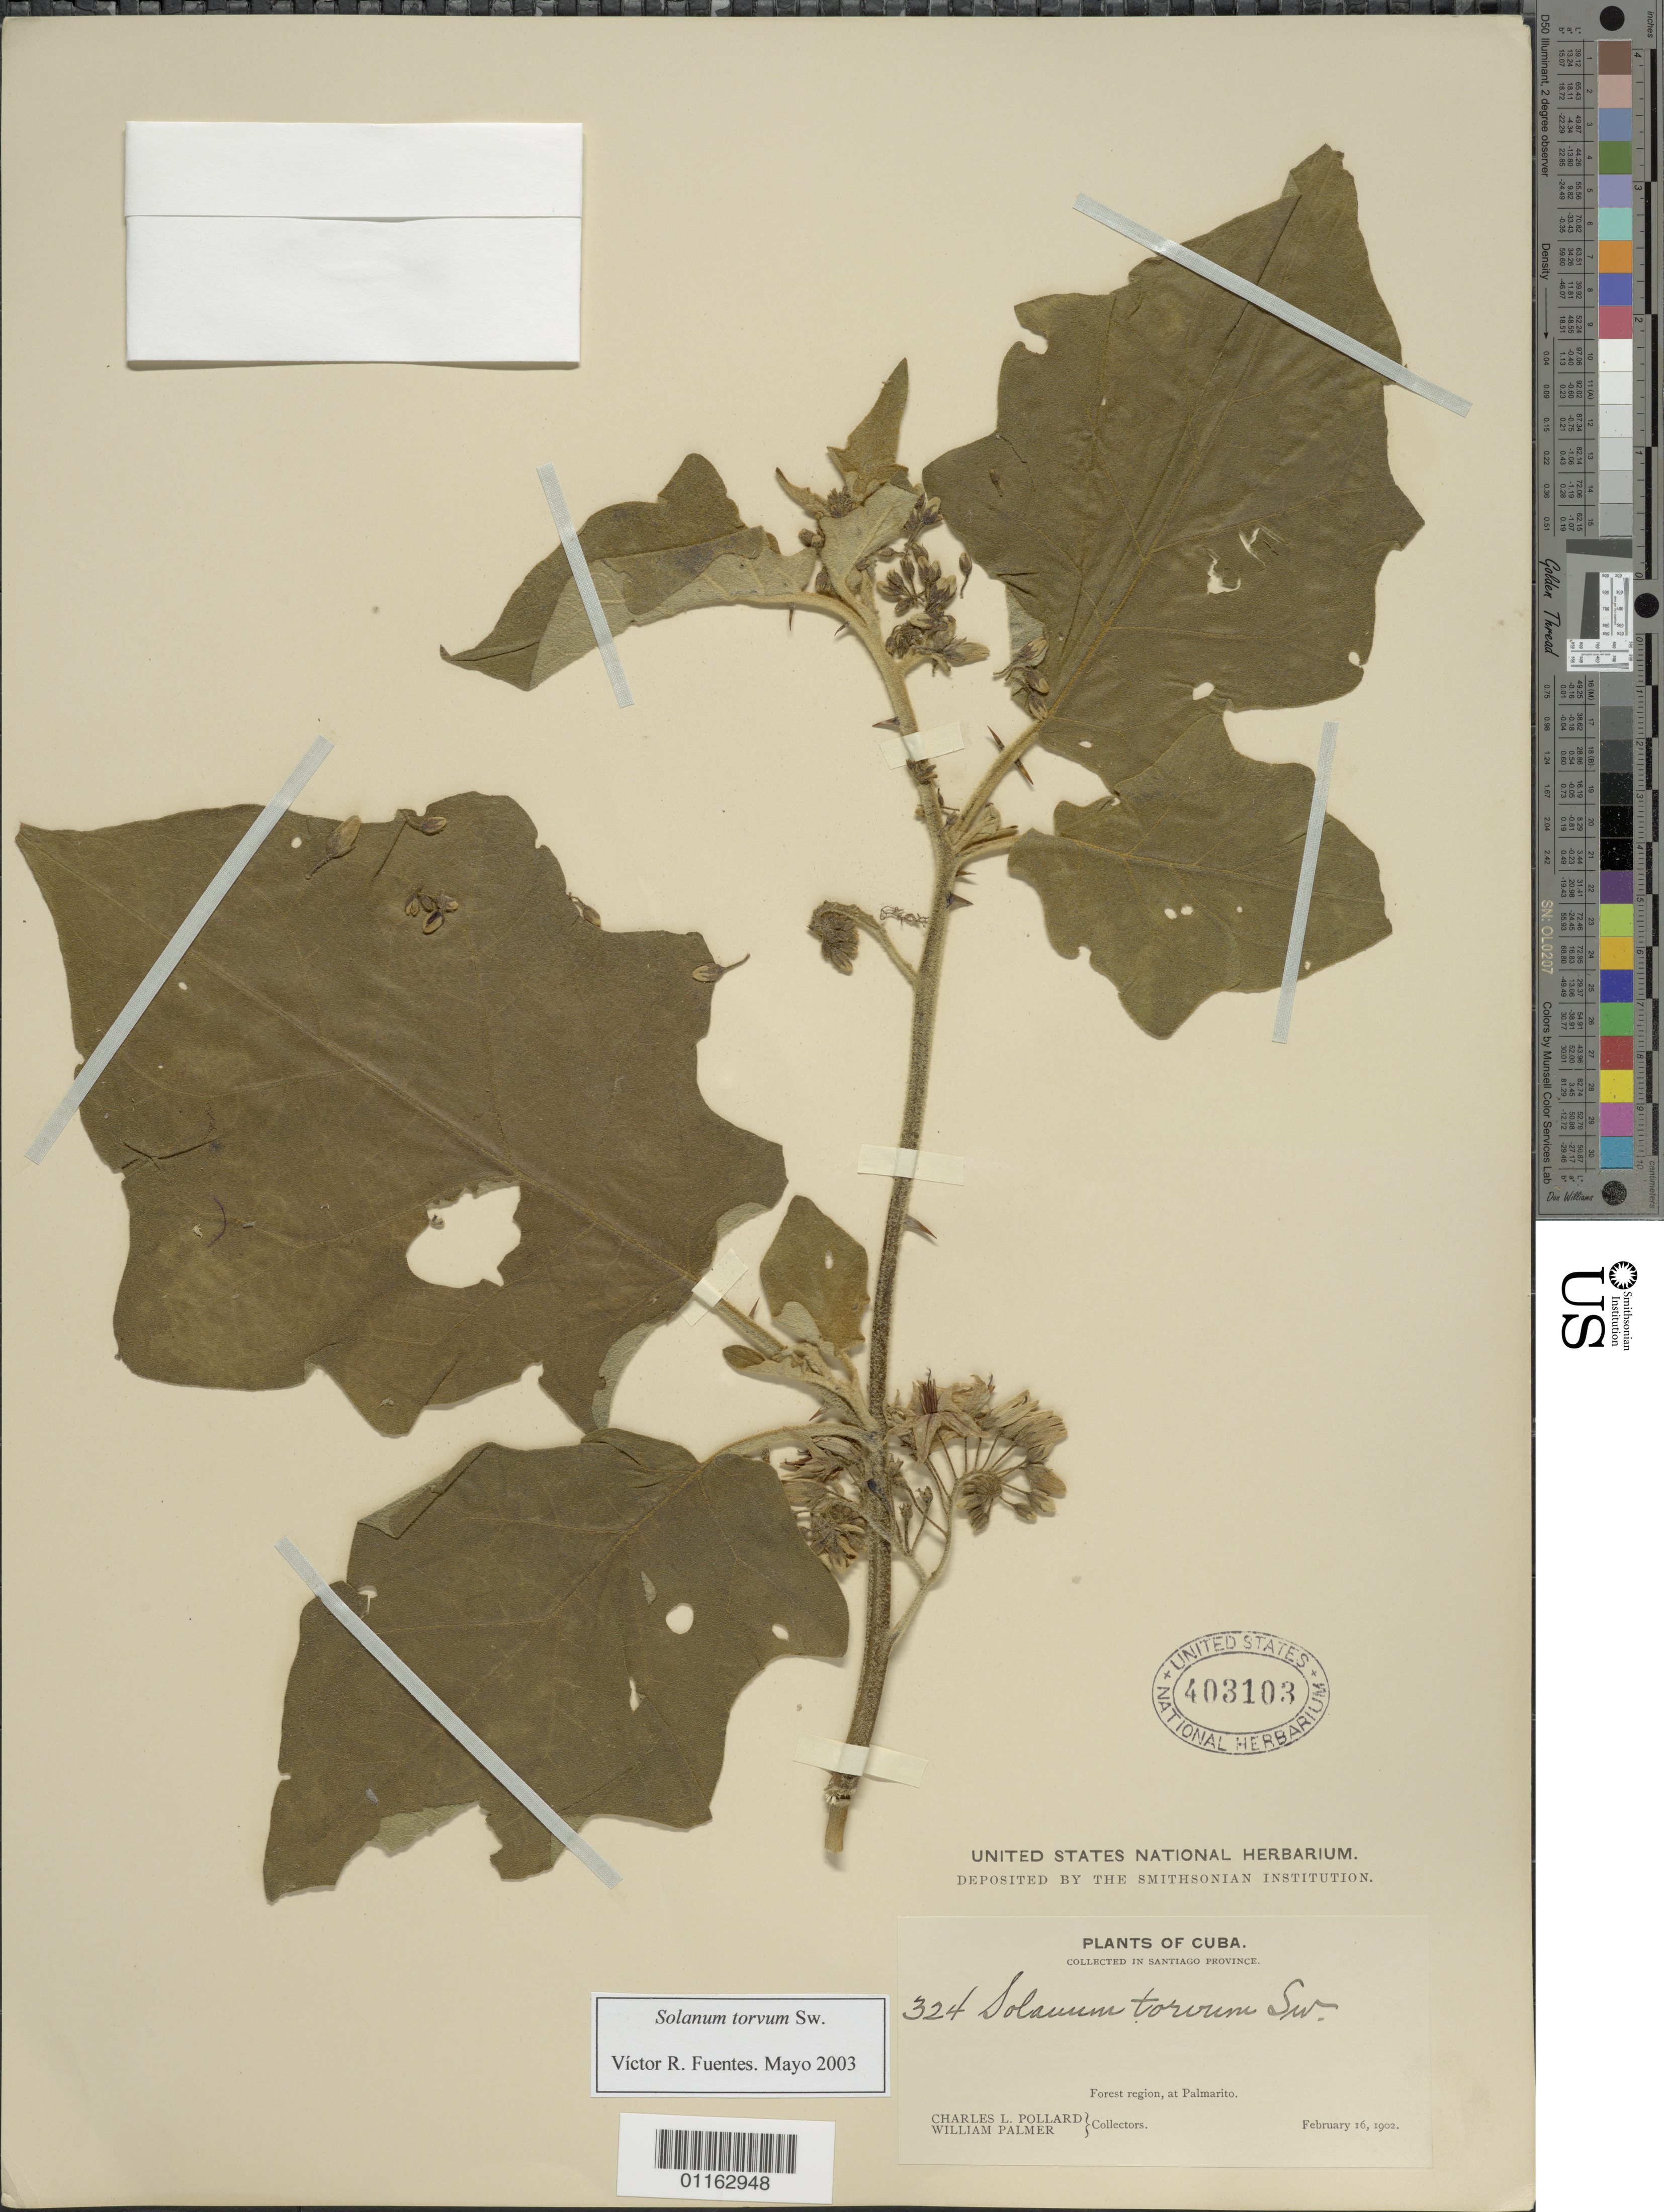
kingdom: Plantae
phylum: Tracheophyta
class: Magnoliopsida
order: Solanales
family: Solanaceae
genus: Solanum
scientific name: Solanum torvum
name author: Sw.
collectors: C. L. Pollard & W. Palmer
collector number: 324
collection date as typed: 16 Feb 1902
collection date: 1902-02-16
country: Cuba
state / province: Santiago de Cuba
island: Cuba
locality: Forest region, at Palmarito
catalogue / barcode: US 403103